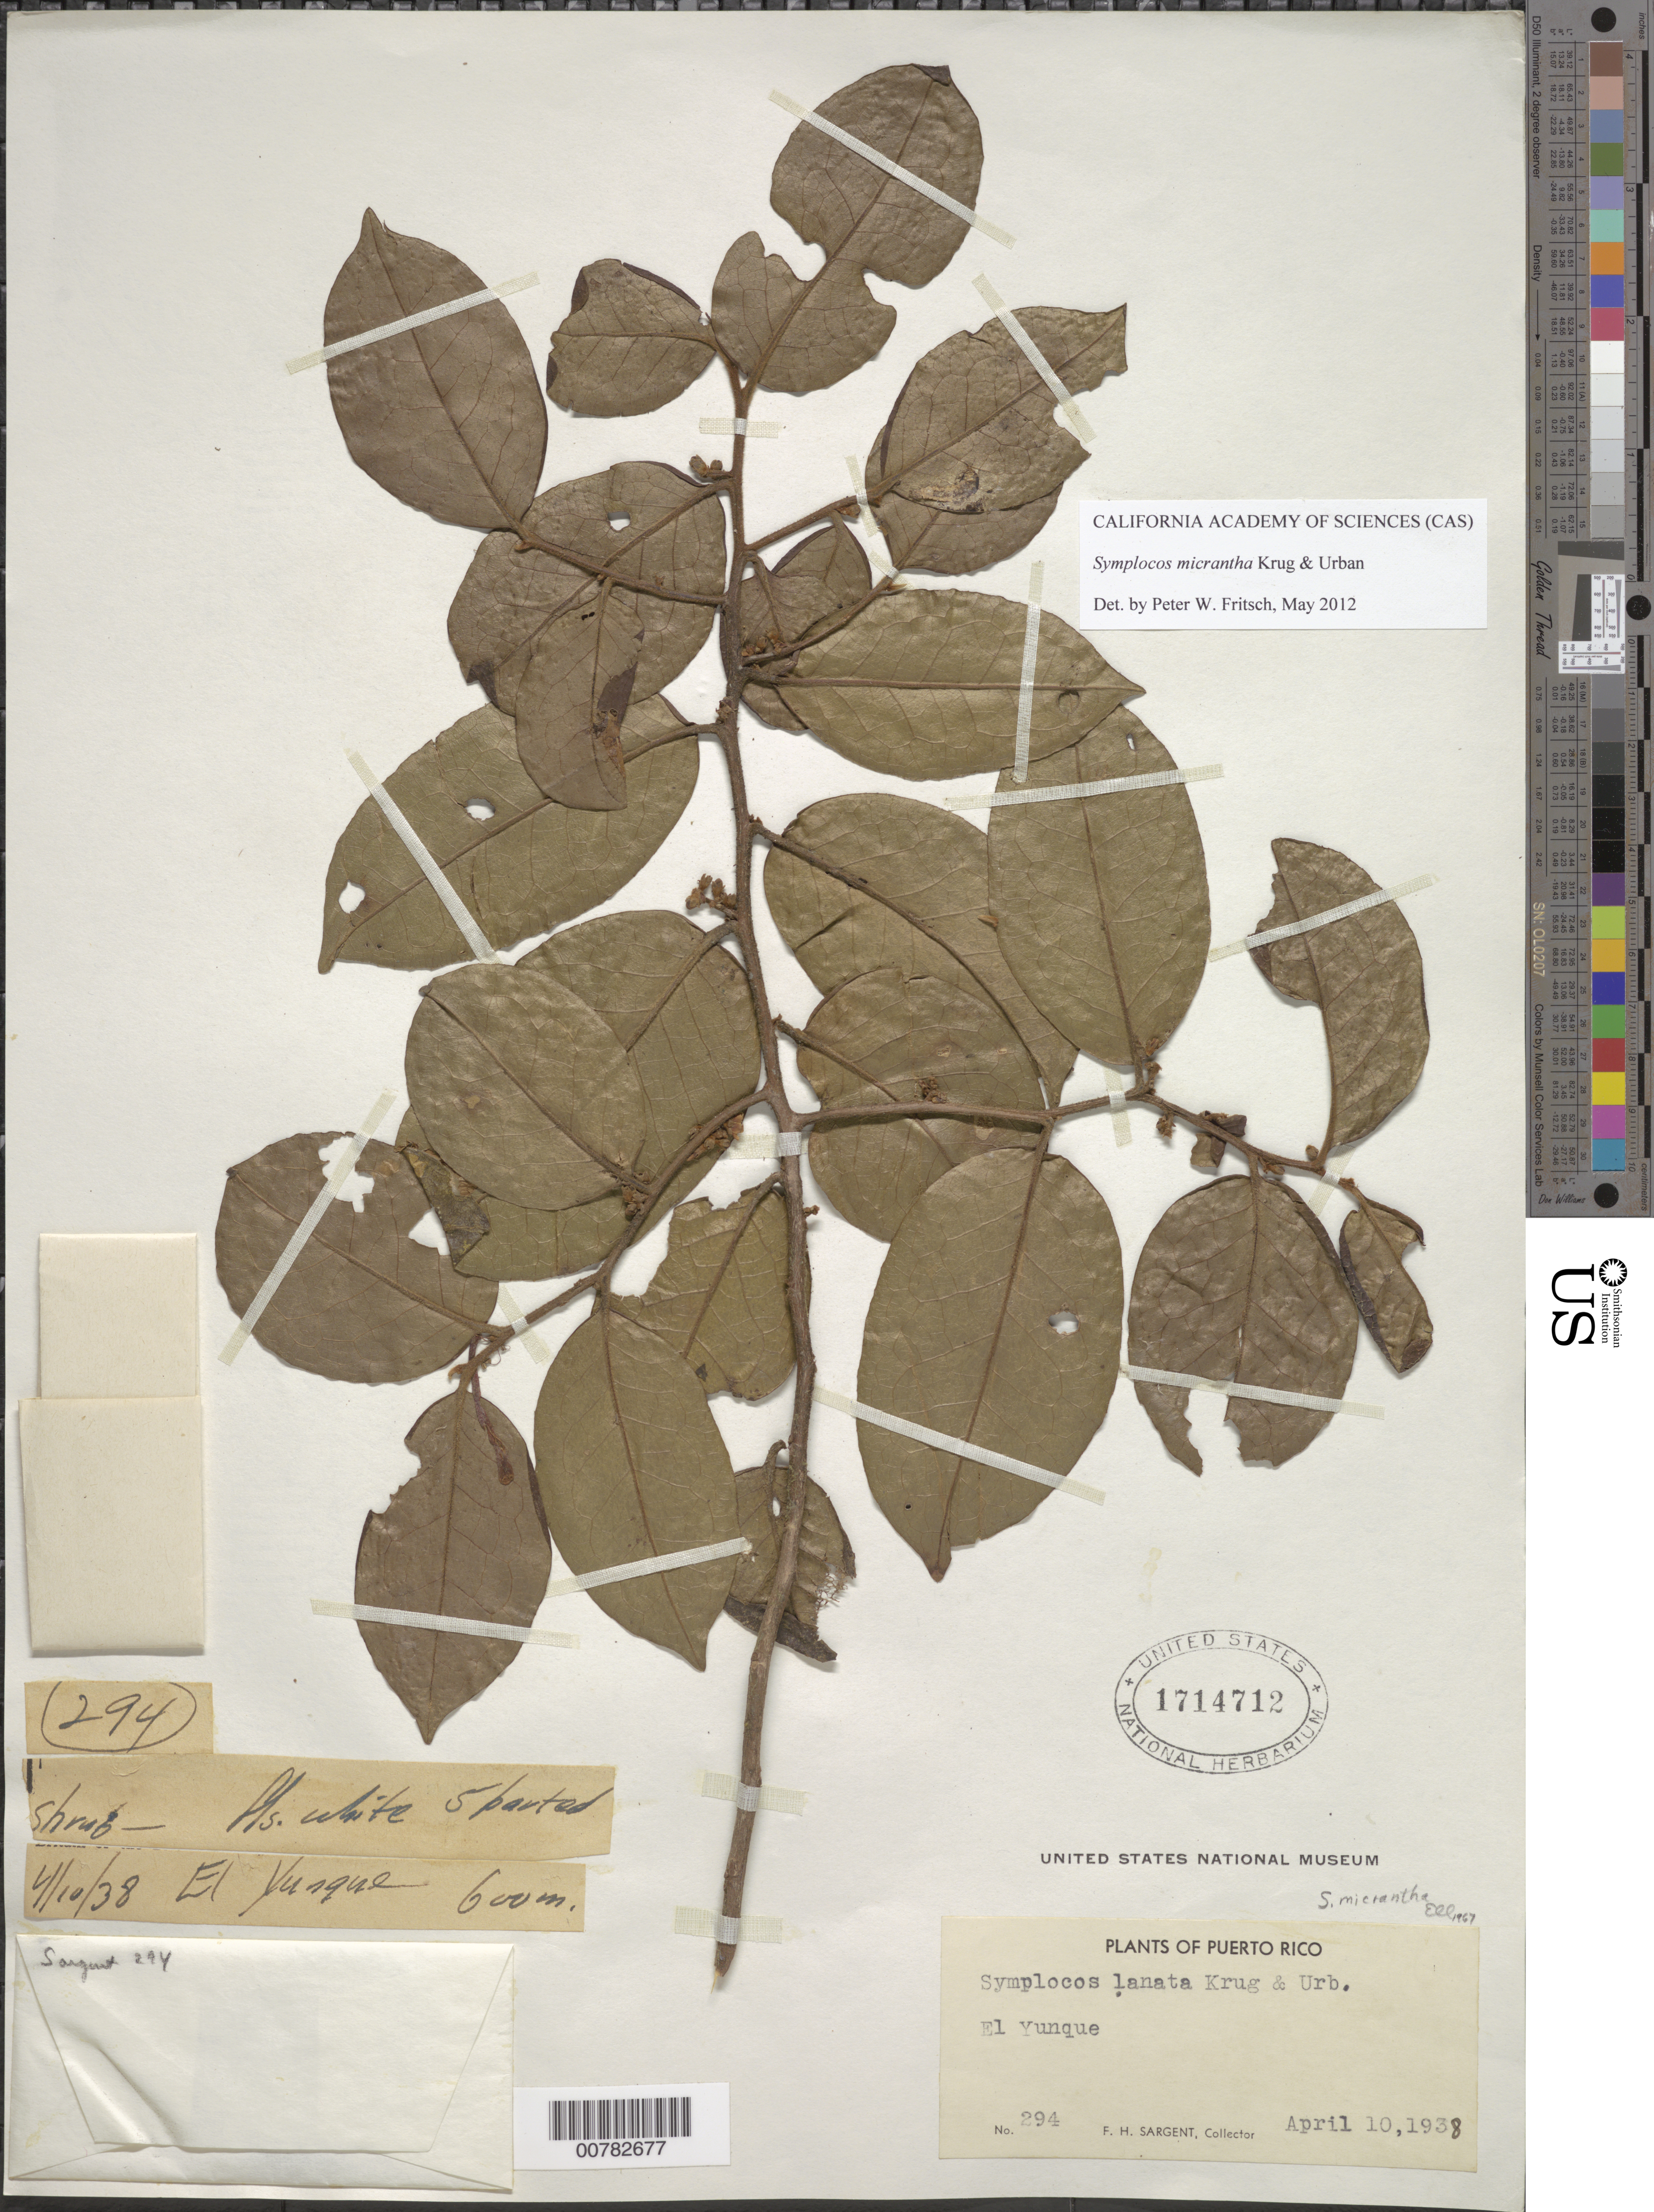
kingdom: Plantae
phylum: Tracheophyta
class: Magnoliopsida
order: Ericales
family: Symplocaceae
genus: Symplocos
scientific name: Symplocos micrantha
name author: Krug & Urb.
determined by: Fritsch, Peter W.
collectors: F. H. Sargent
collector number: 294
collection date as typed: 10 Apr 1938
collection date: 1938-04-10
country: Puerto Rico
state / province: Río Grande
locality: El Yunque.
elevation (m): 600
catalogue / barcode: US 1714712